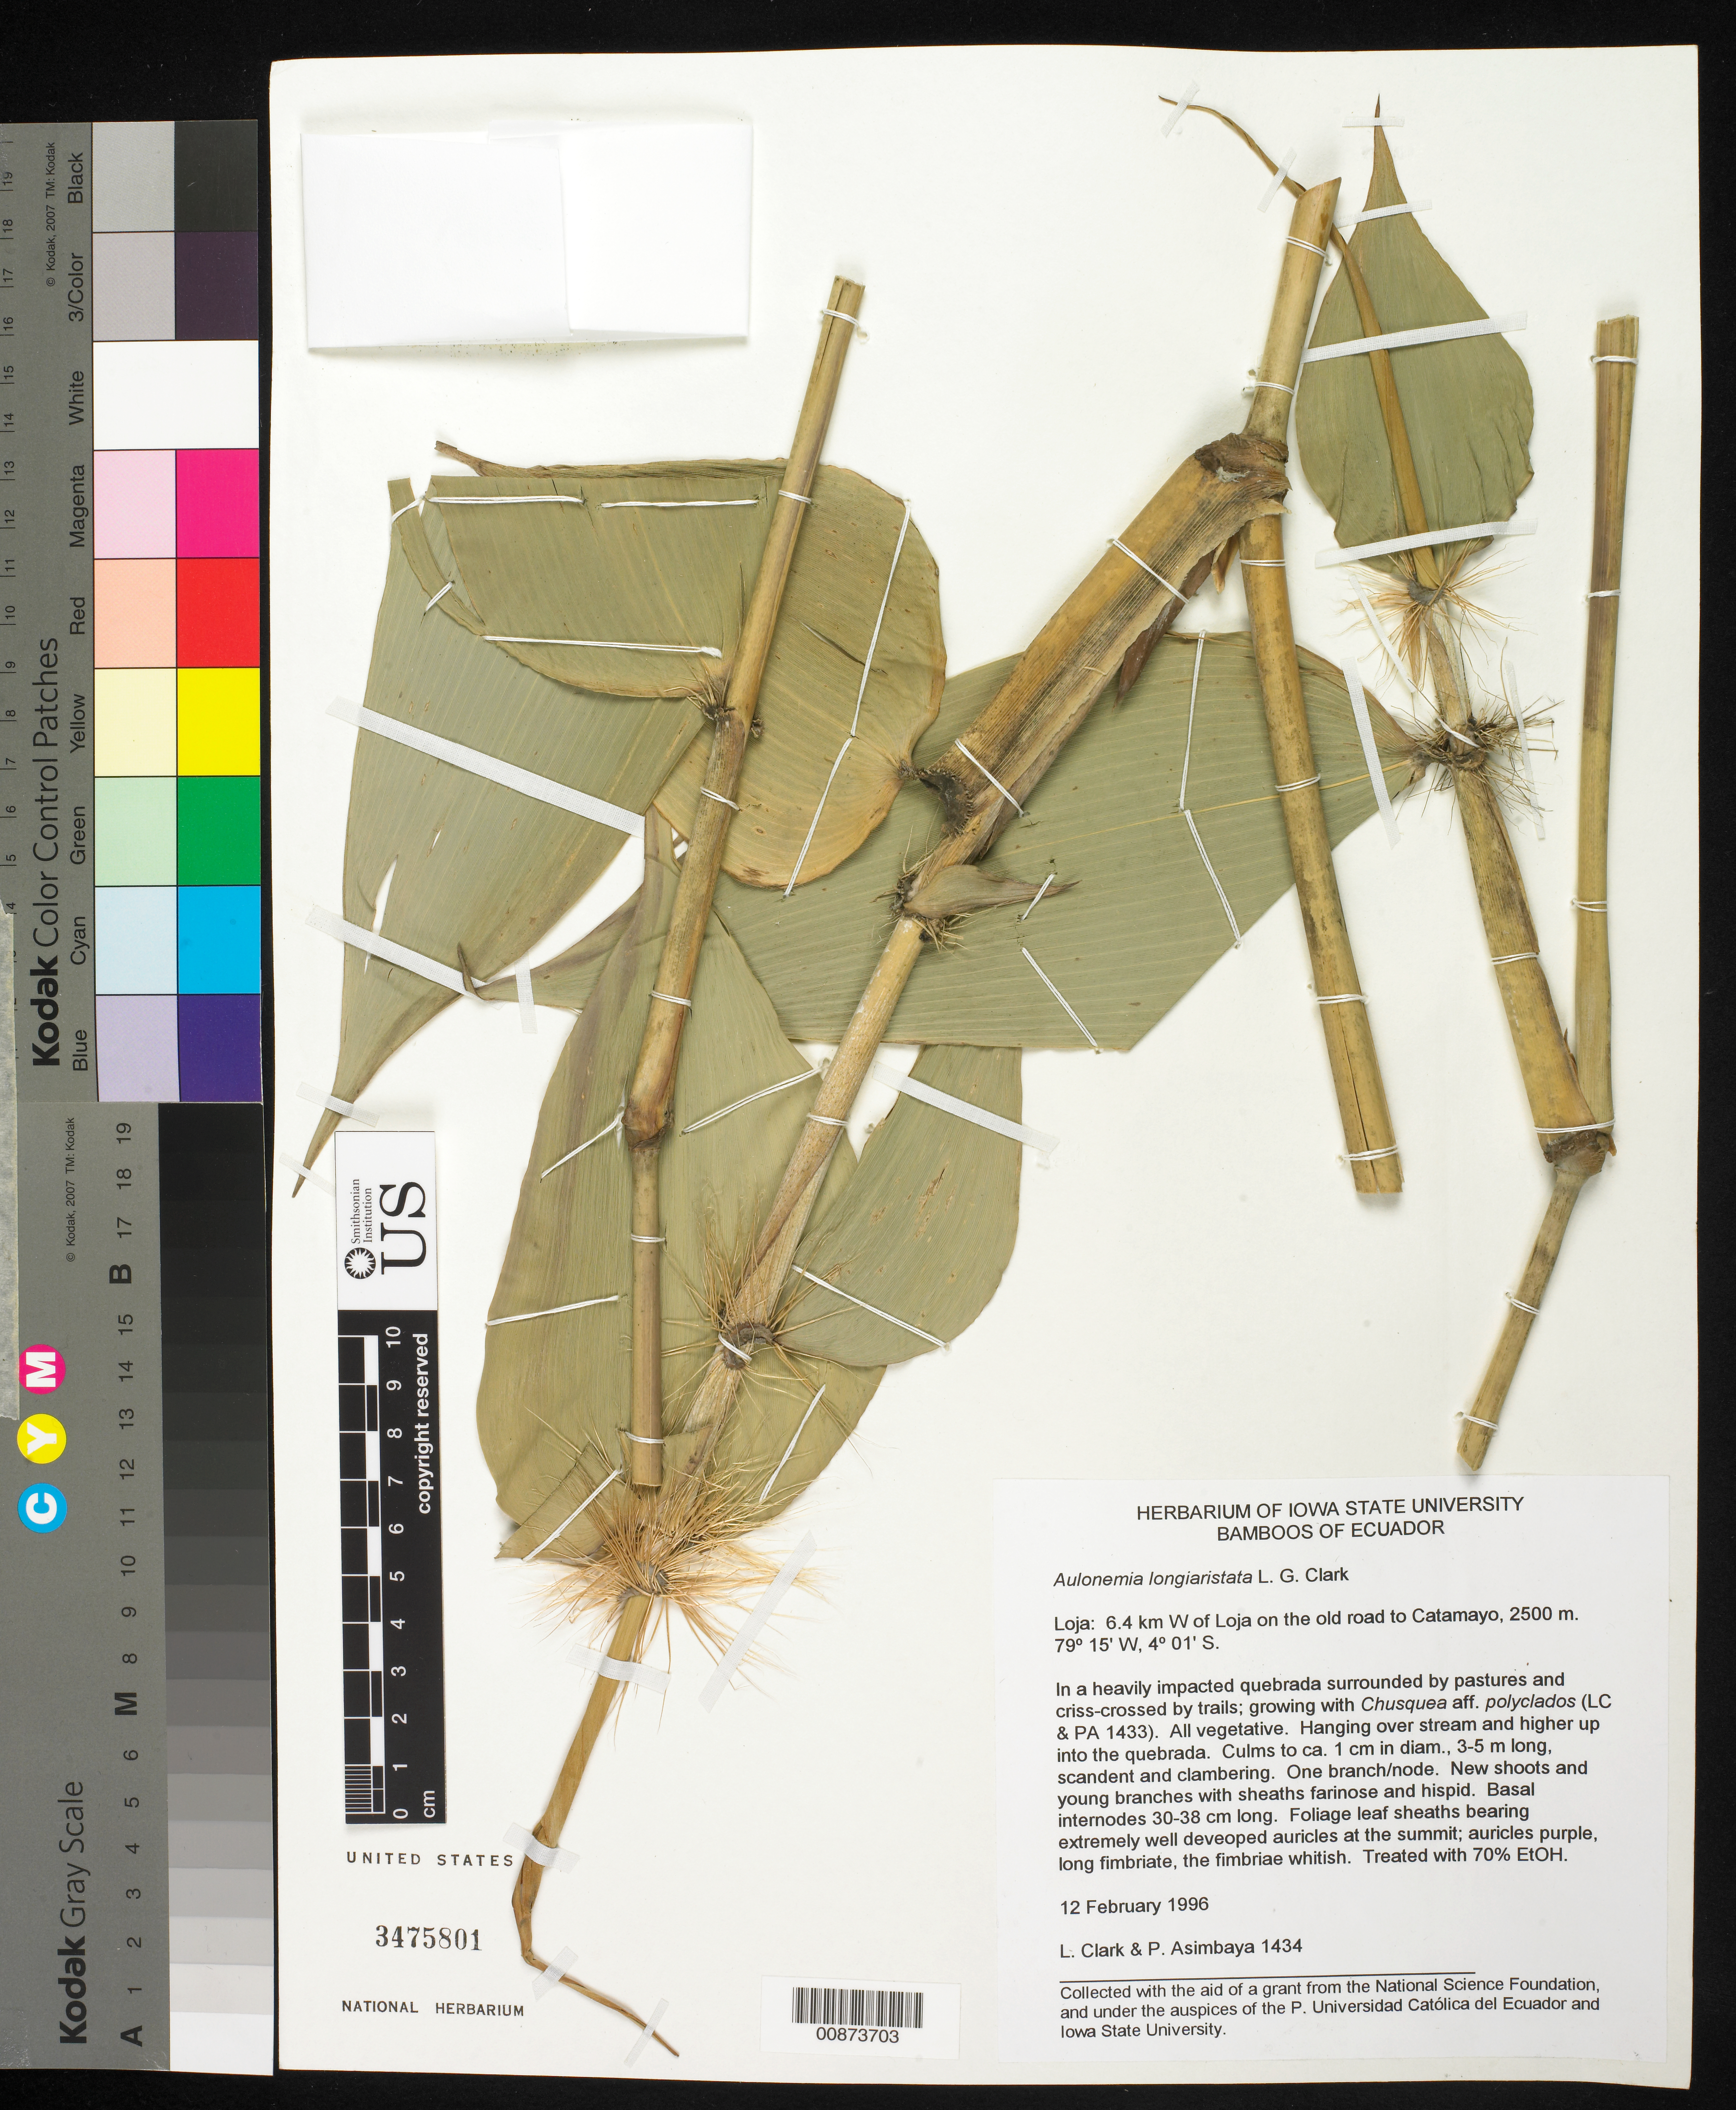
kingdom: Plantae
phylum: Tracheophyta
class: Liliopsida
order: Poales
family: Poaceae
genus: Aulonemia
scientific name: Aulonemia longiaristata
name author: L.G. Clark & Londoño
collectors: L. G. Clark & P. Asimbaya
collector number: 1434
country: Ecuador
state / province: Loja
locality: W of Loja. road to Catamayo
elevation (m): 2500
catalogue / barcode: US 3475801